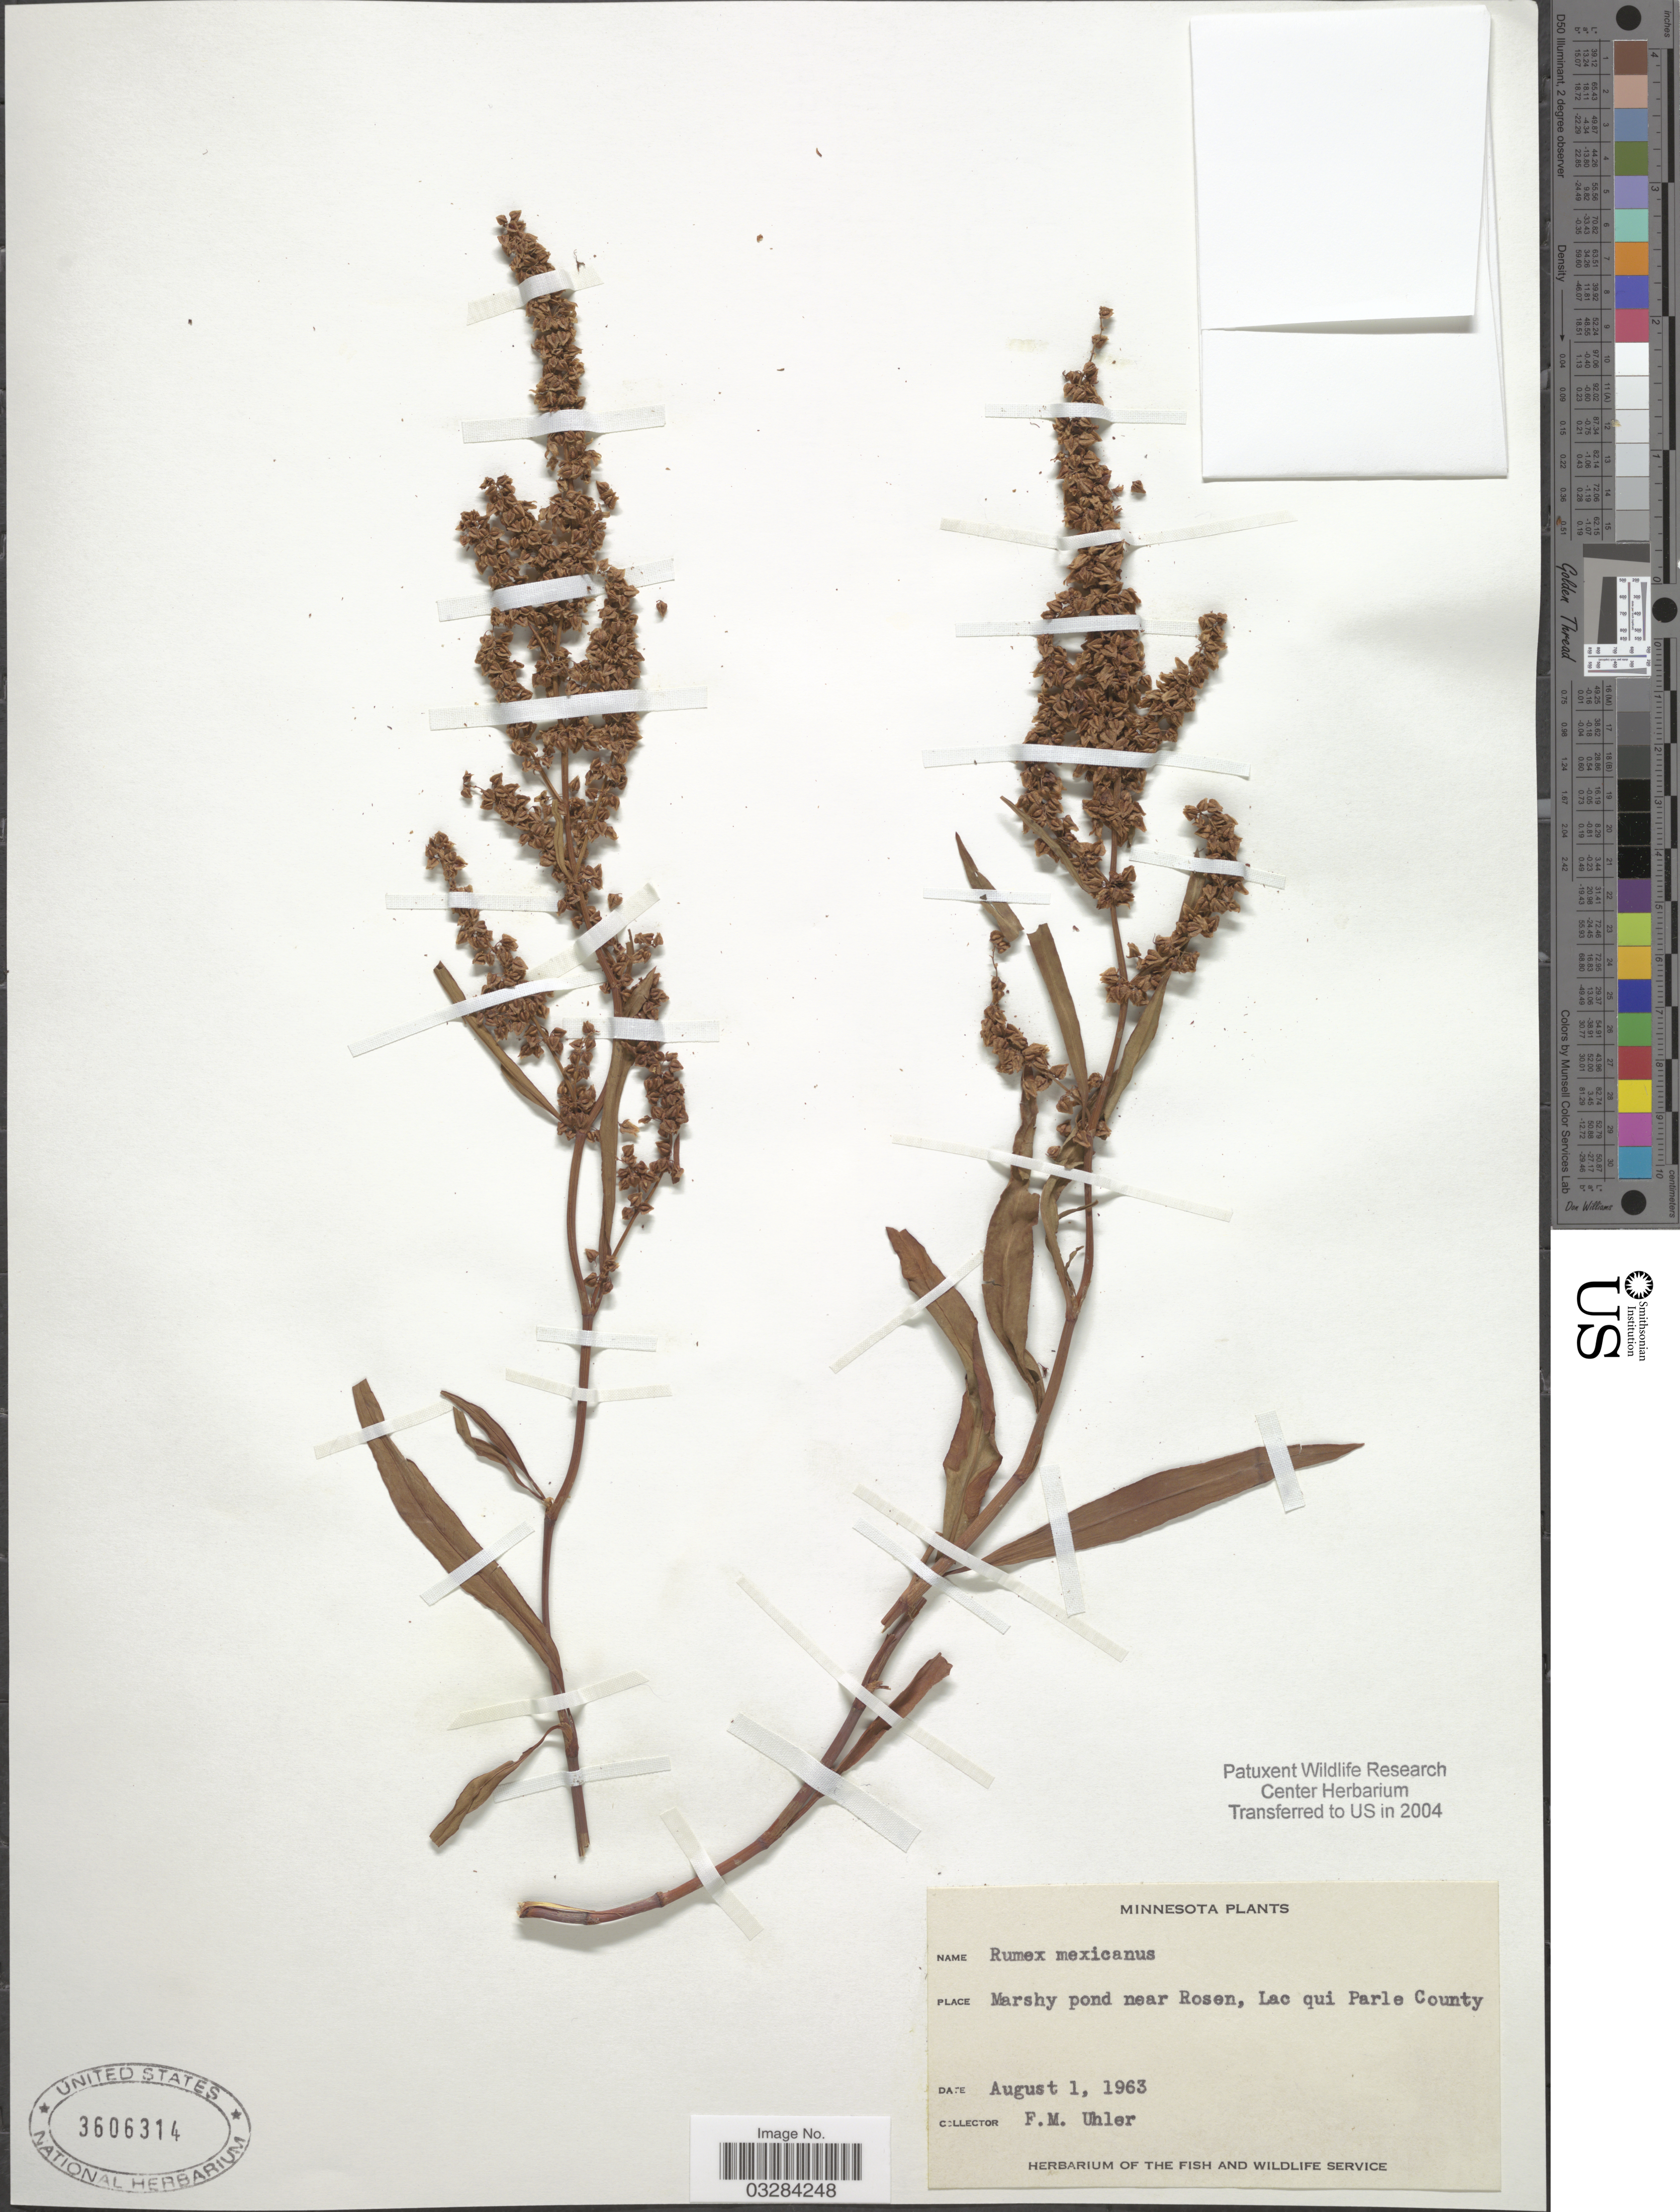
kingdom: Plantae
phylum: Tracheophyta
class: Magnoliopsida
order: Caryophyllales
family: Polygonaceae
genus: Rumex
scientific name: Rumex mexicanus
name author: Meisn.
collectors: F. M. Uhler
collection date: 1963-08-01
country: United States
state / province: Minnesota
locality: Near Rosen, Lac qui Parle County.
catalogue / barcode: US 3606314